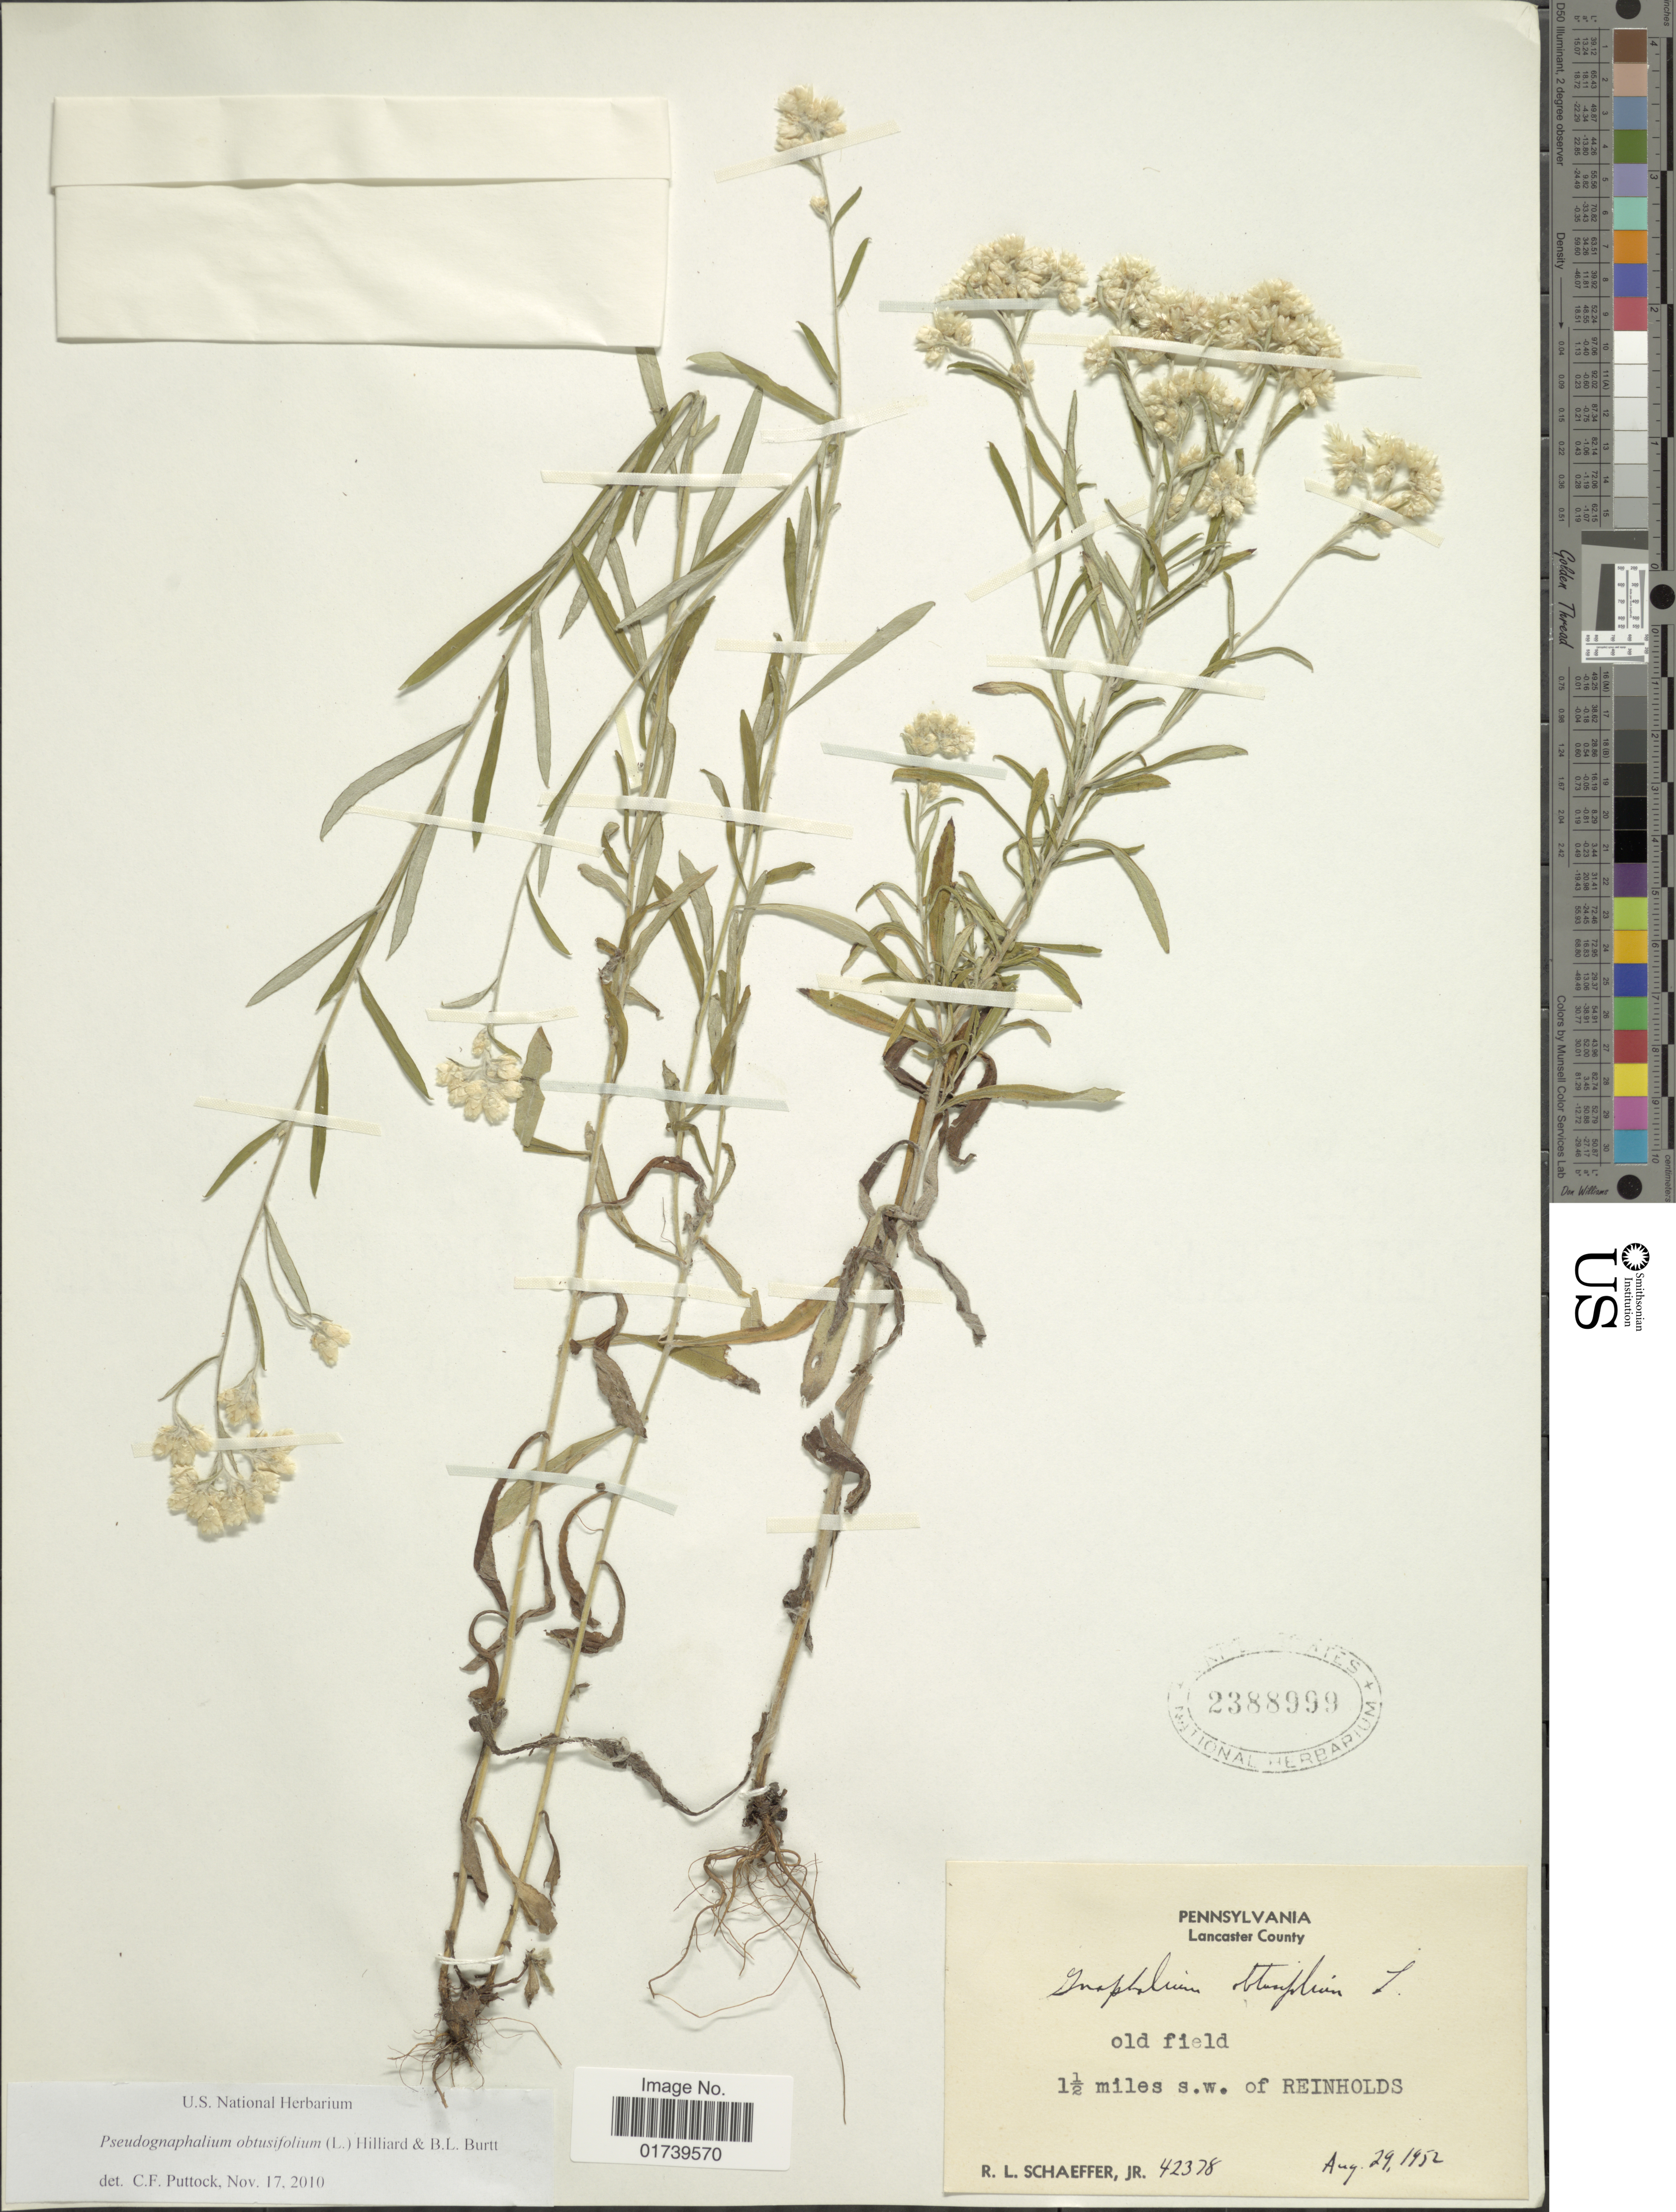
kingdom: Plantae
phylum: Tracheophyta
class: Magnoliopsida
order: Asterales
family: Asteraceae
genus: Pseudognaphalium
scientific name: Pseudognaphalium obtusifolium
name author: (L.) Hilliard & B.L. Burtt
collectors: R. L. Schaeffer Jr.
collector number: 42378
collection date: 1952-08-29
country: United States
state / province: Pennsylvania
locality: Lancaster County, 1 1/2 miles s. w. of Reinholds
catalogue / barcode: US 2388999